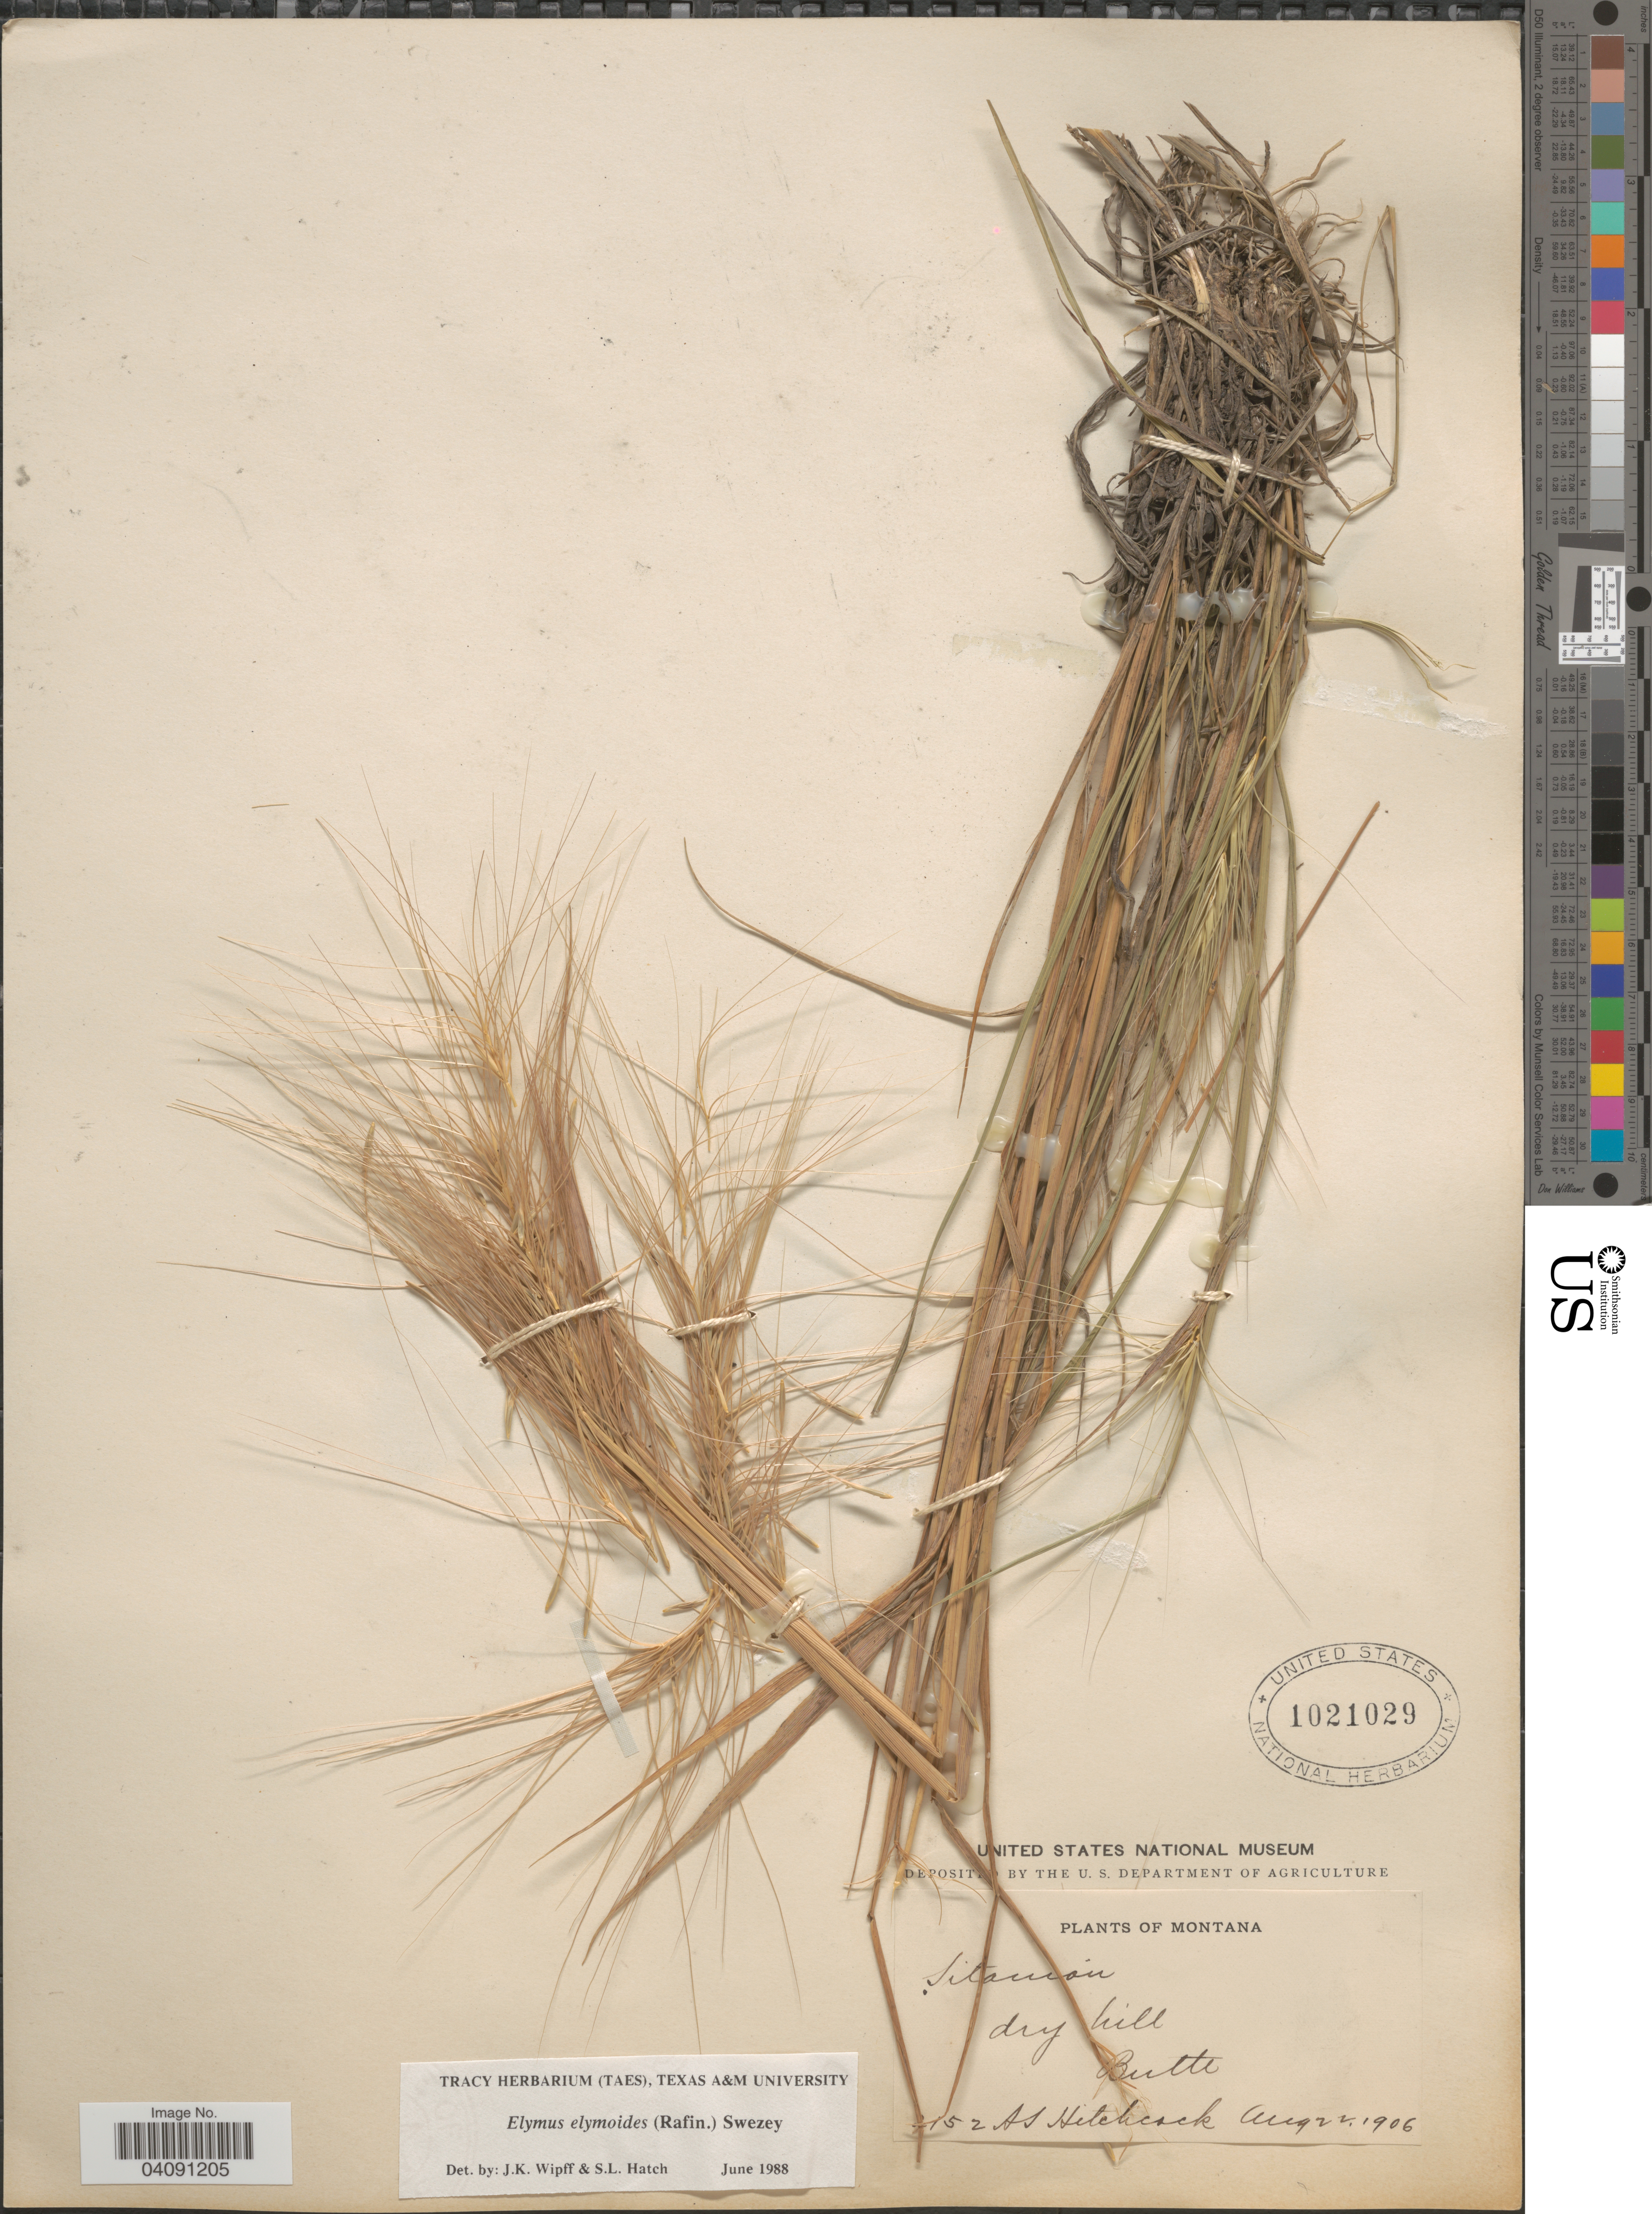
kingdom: Plantae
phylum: Tracheophyta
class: Liliopsida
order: Poales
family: Poaceae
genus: Elymus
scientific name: Elymus canadensis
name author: L.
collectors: A. S. Hitchcock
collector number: !52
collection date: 1906-08-22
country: United States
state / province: Montana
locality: Butte.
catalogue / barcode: US 1021029